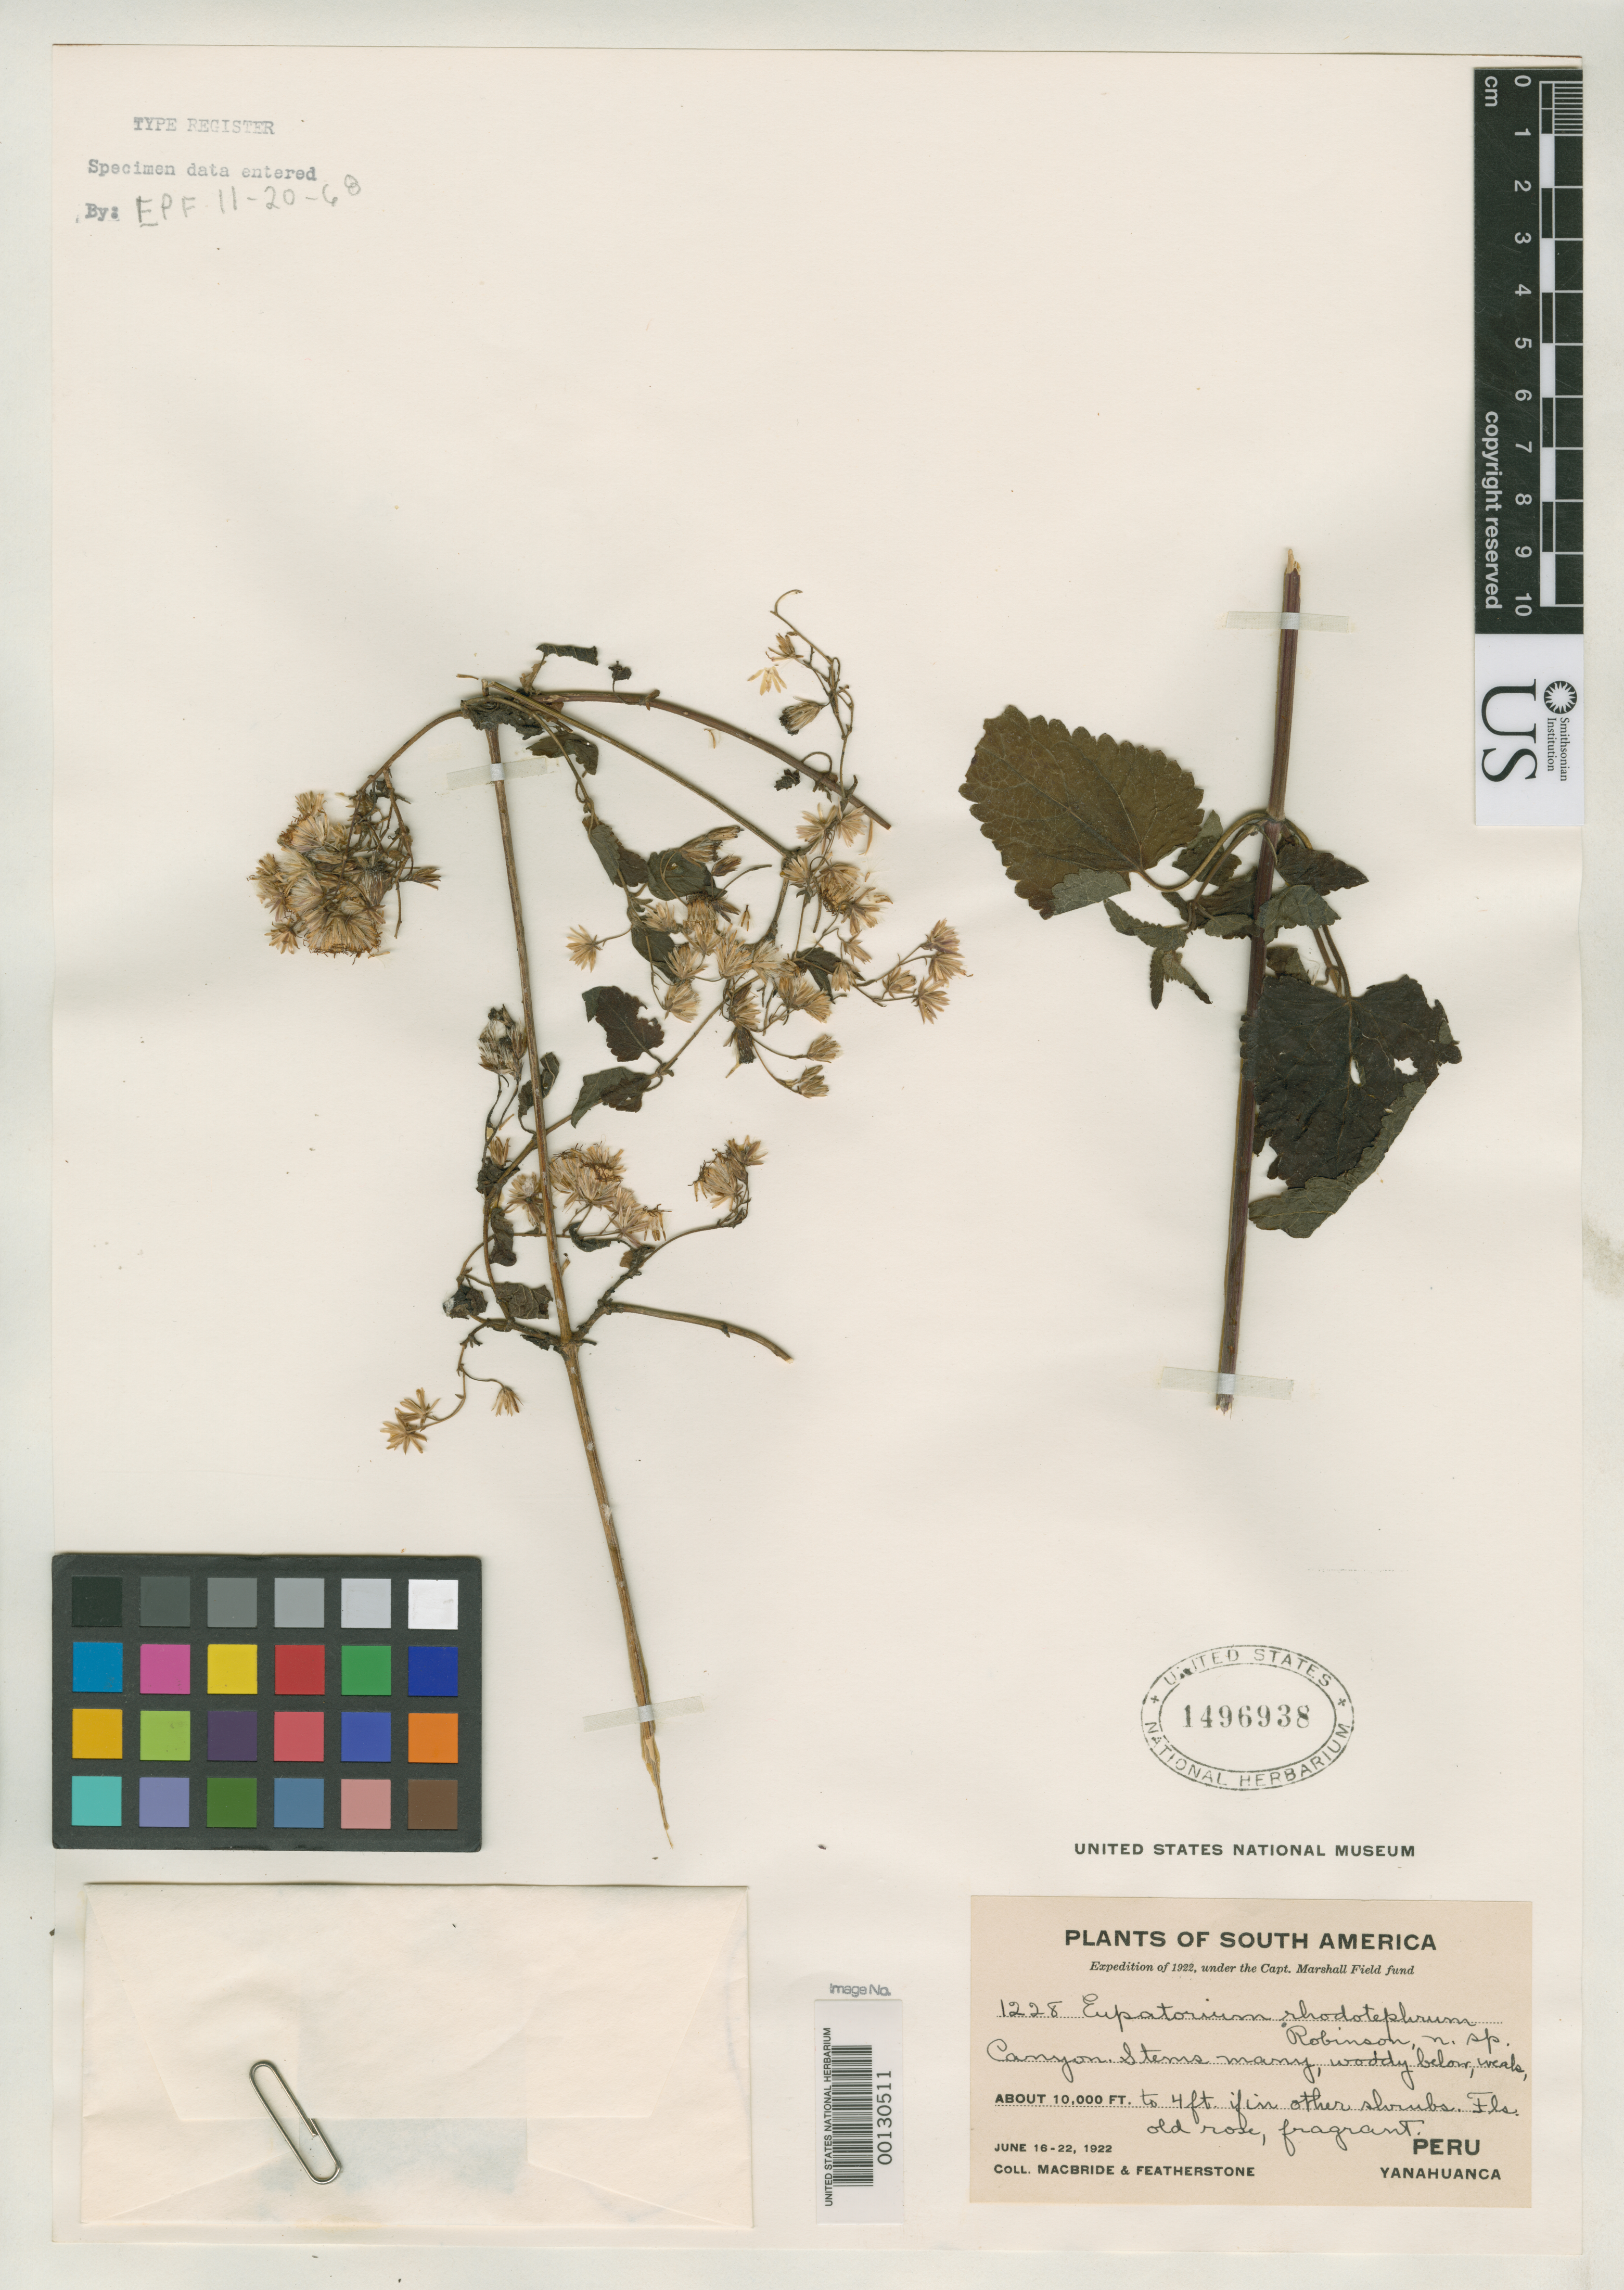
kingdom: Plantae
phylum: Tracheophyta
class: Magnoliopsida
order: Asterales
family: Asteraceae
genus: Eupatorium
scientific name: Eupatorium rhodotephrum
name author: B.L. Rob.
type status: Isotype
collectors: J. F. Macbride & W. Featherstone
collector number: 1228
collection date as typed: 16 Jun 1922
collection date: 1922-06-16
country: Peru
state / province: Huánuco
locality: Yanahuanca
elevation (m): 3050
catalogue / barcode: US 1496938